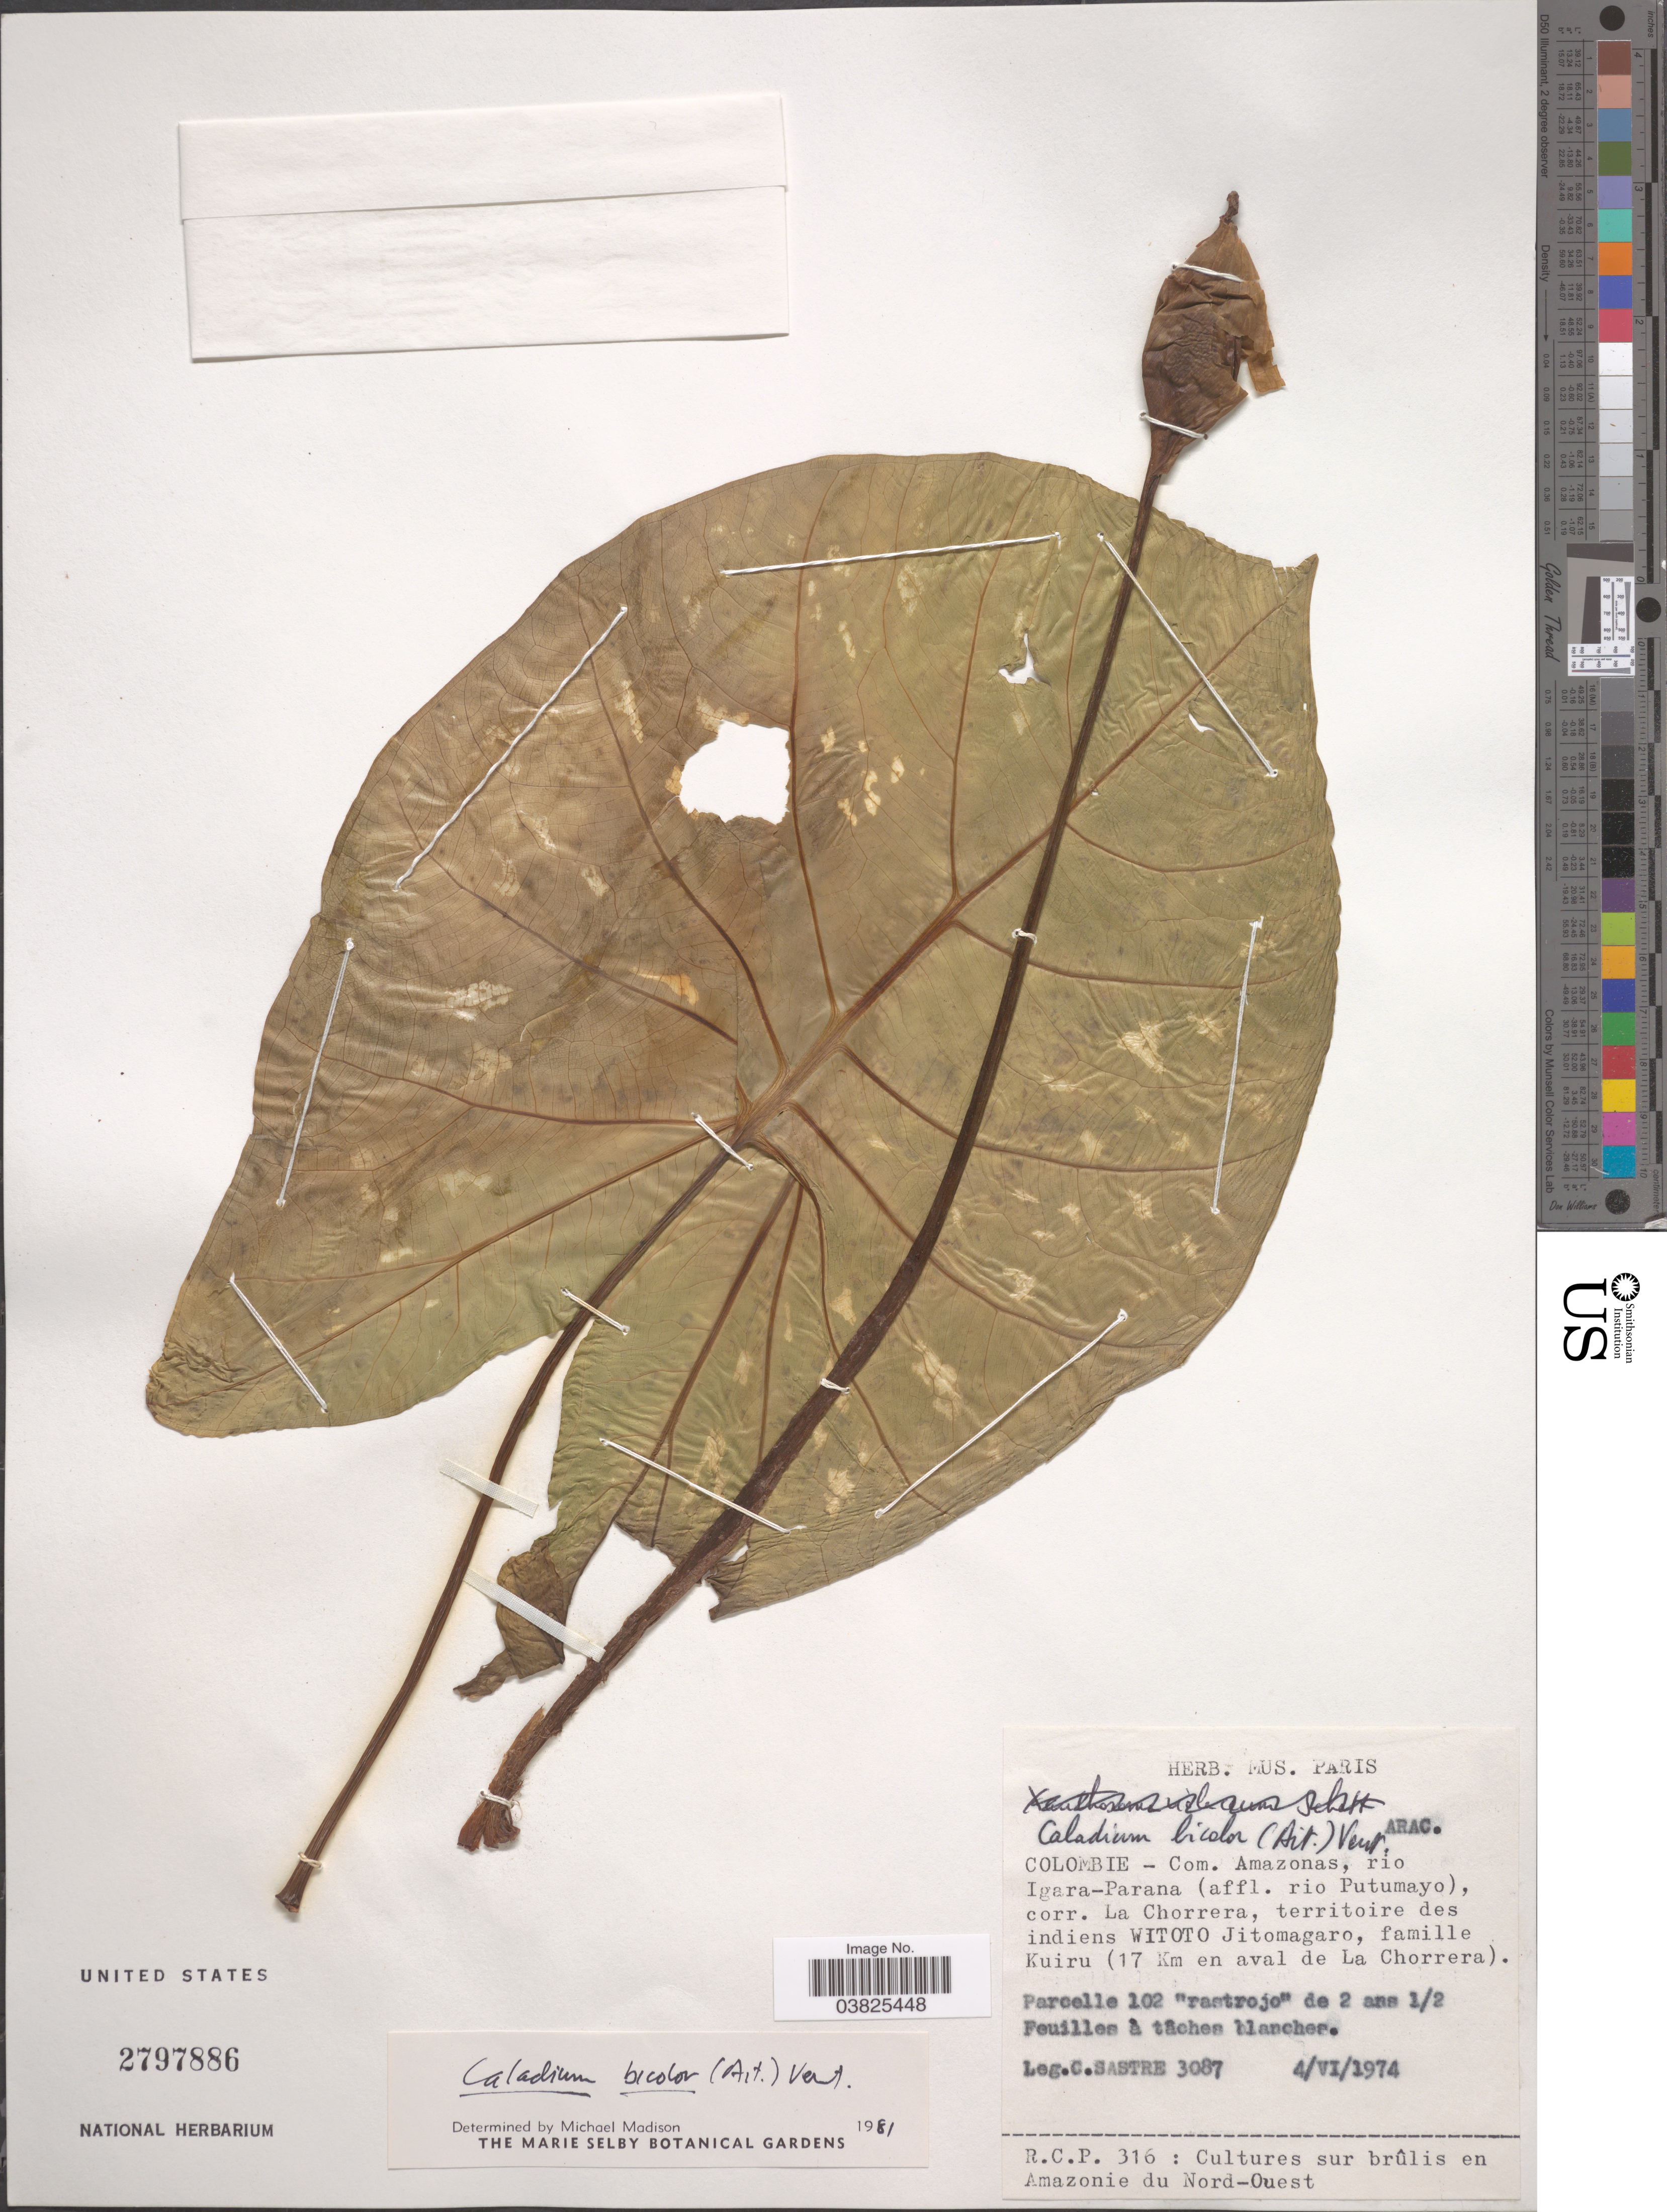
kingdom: Plantae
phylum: Tracheophyta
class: Liliopsida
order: Alismatales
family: Araceae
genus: Caladium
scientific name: Caladium bicolor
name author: (Aiton) Vent.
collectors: C. Sastre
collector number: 3087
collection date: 1974-06-04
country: Colombia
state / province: Amazônas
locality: Com. Amazonas, río Igara-Parana (affl. rio Putumayo), corr. La Chorrera, territoire des indiens Witoto Jitomagaro, famille Kuiru (17 Km en aval de La Chorrera).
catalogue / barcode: US 2797886